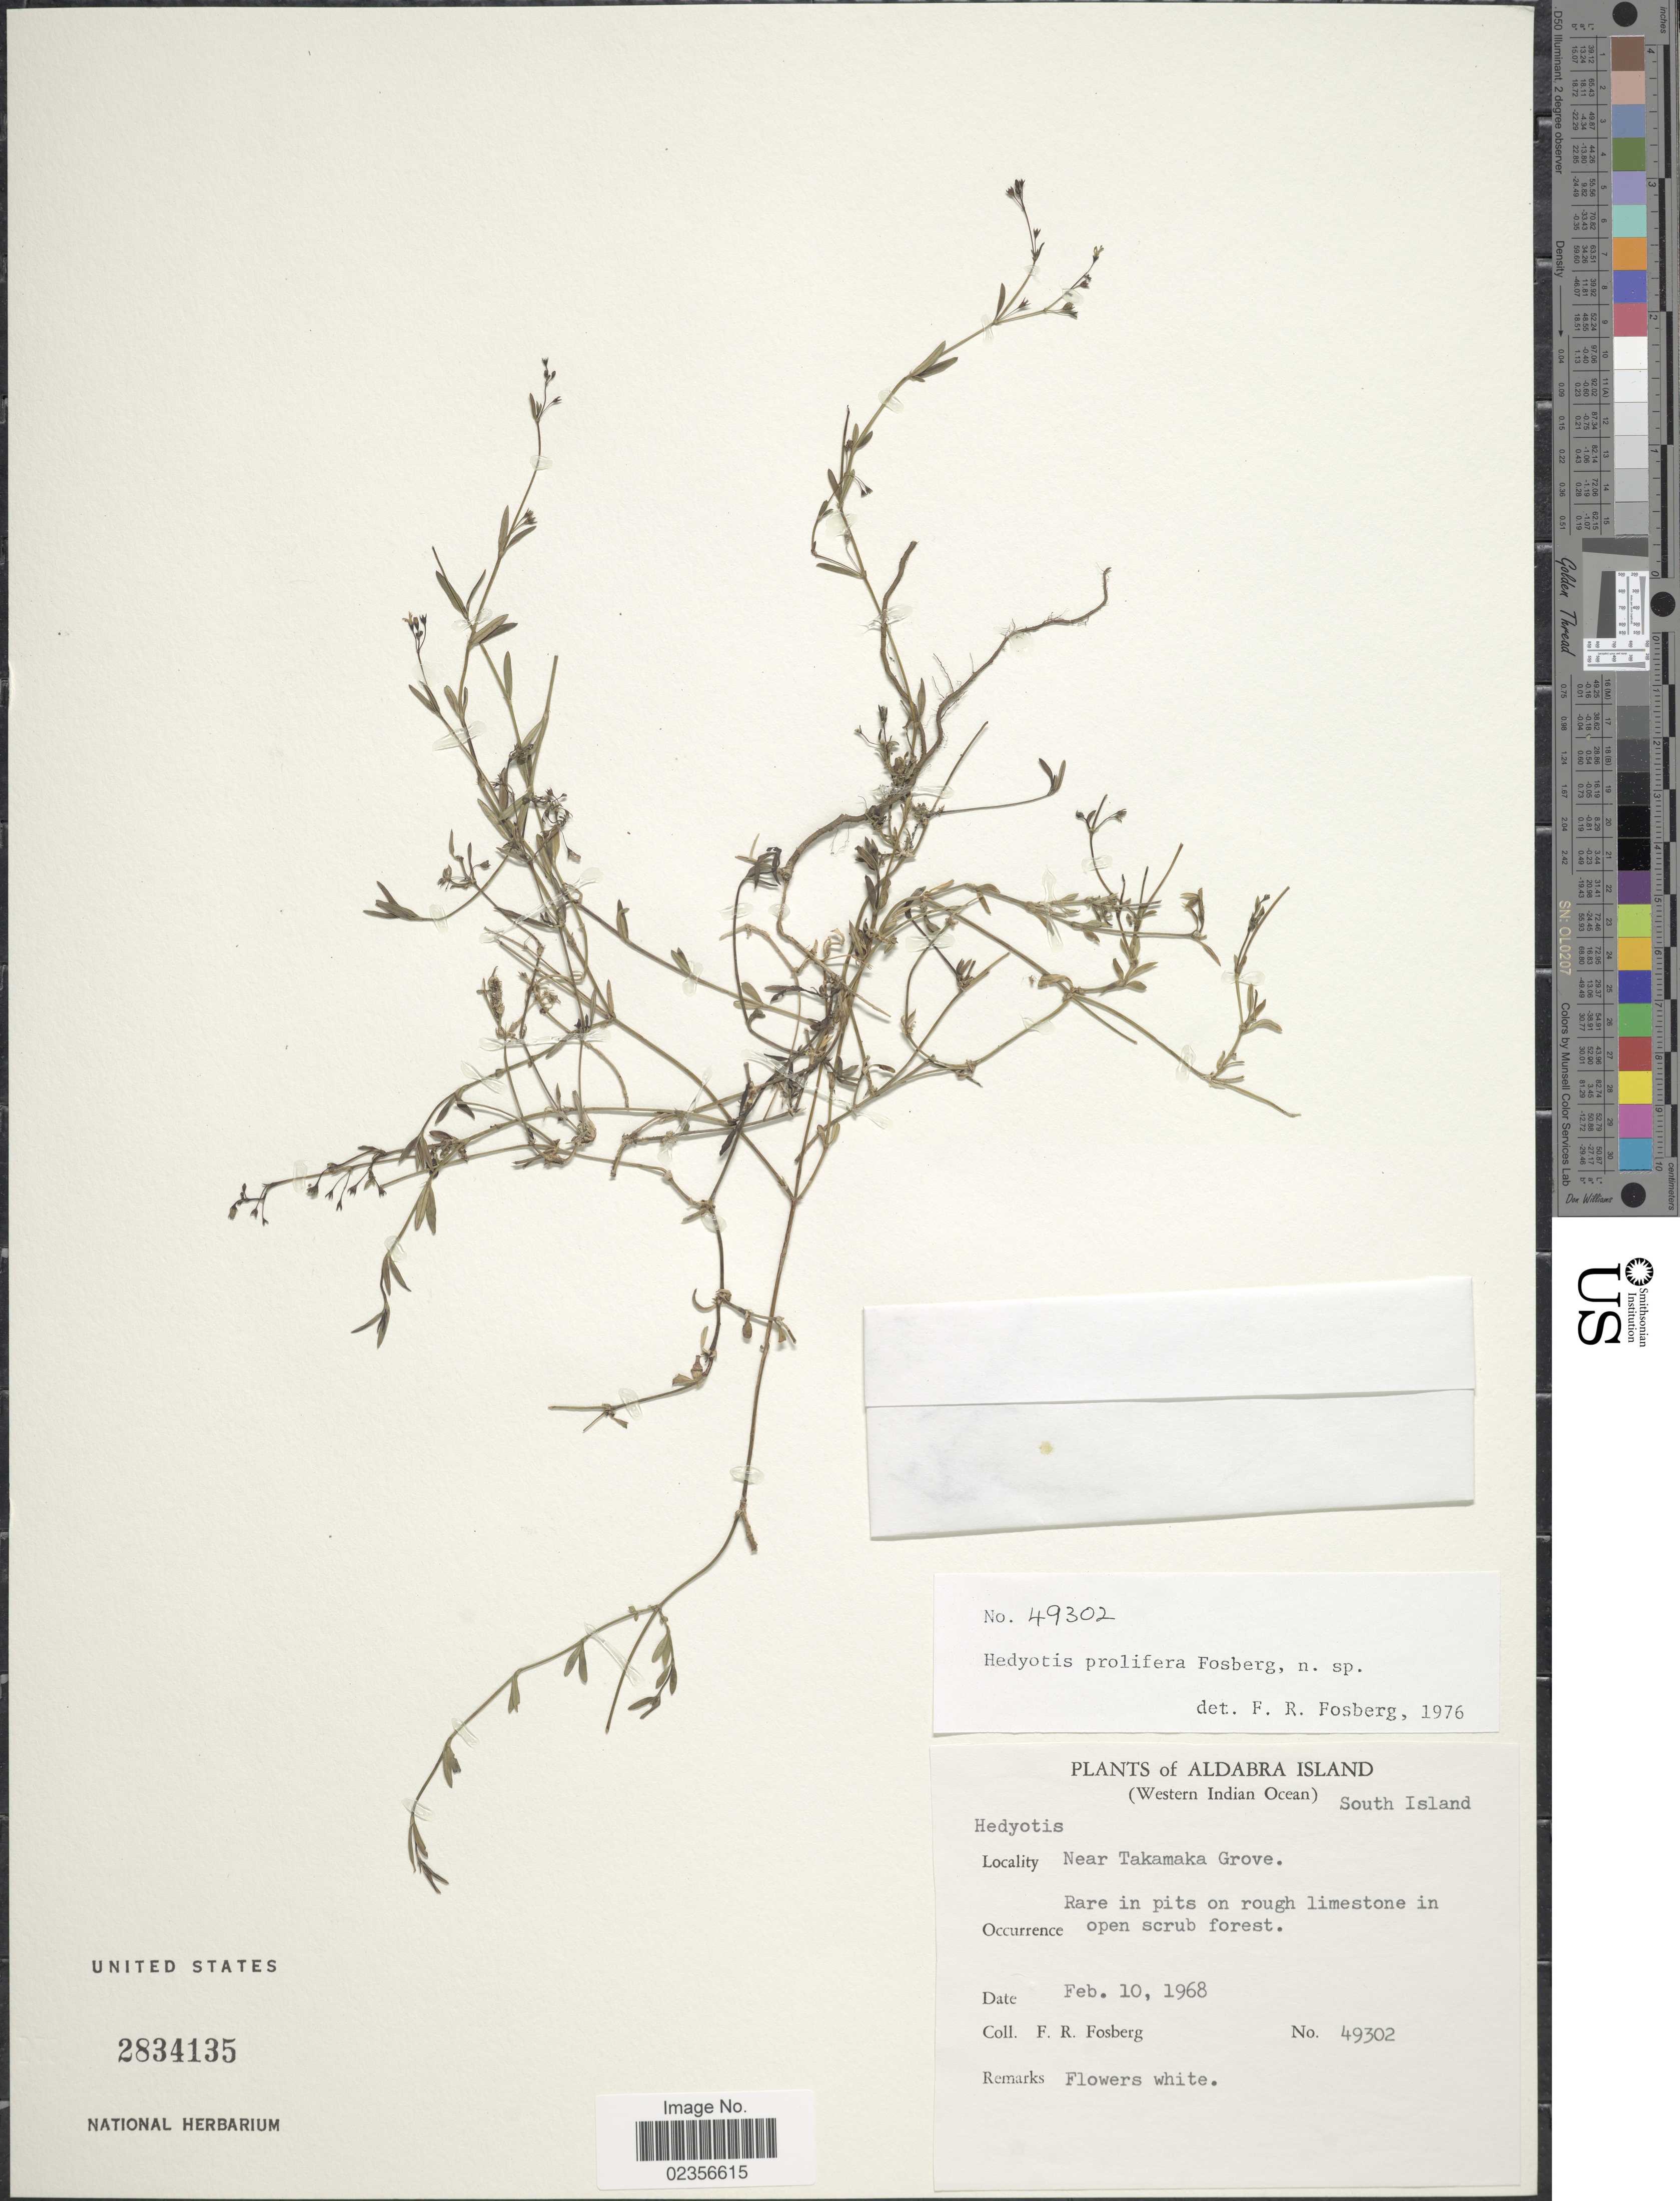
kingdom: Plantae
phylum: Tracheophyta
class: Magnoliopsida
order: Gentianales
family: Rubiaceae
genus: Hedyotis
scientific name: Hedyotis prolifera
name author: Fosberg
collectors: F. R. Fosberg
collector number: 49302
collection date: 1968-02-10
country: Seychelles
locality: Aldabra Island: South Island. Near Takamaka Grove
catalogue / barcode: US 2834135